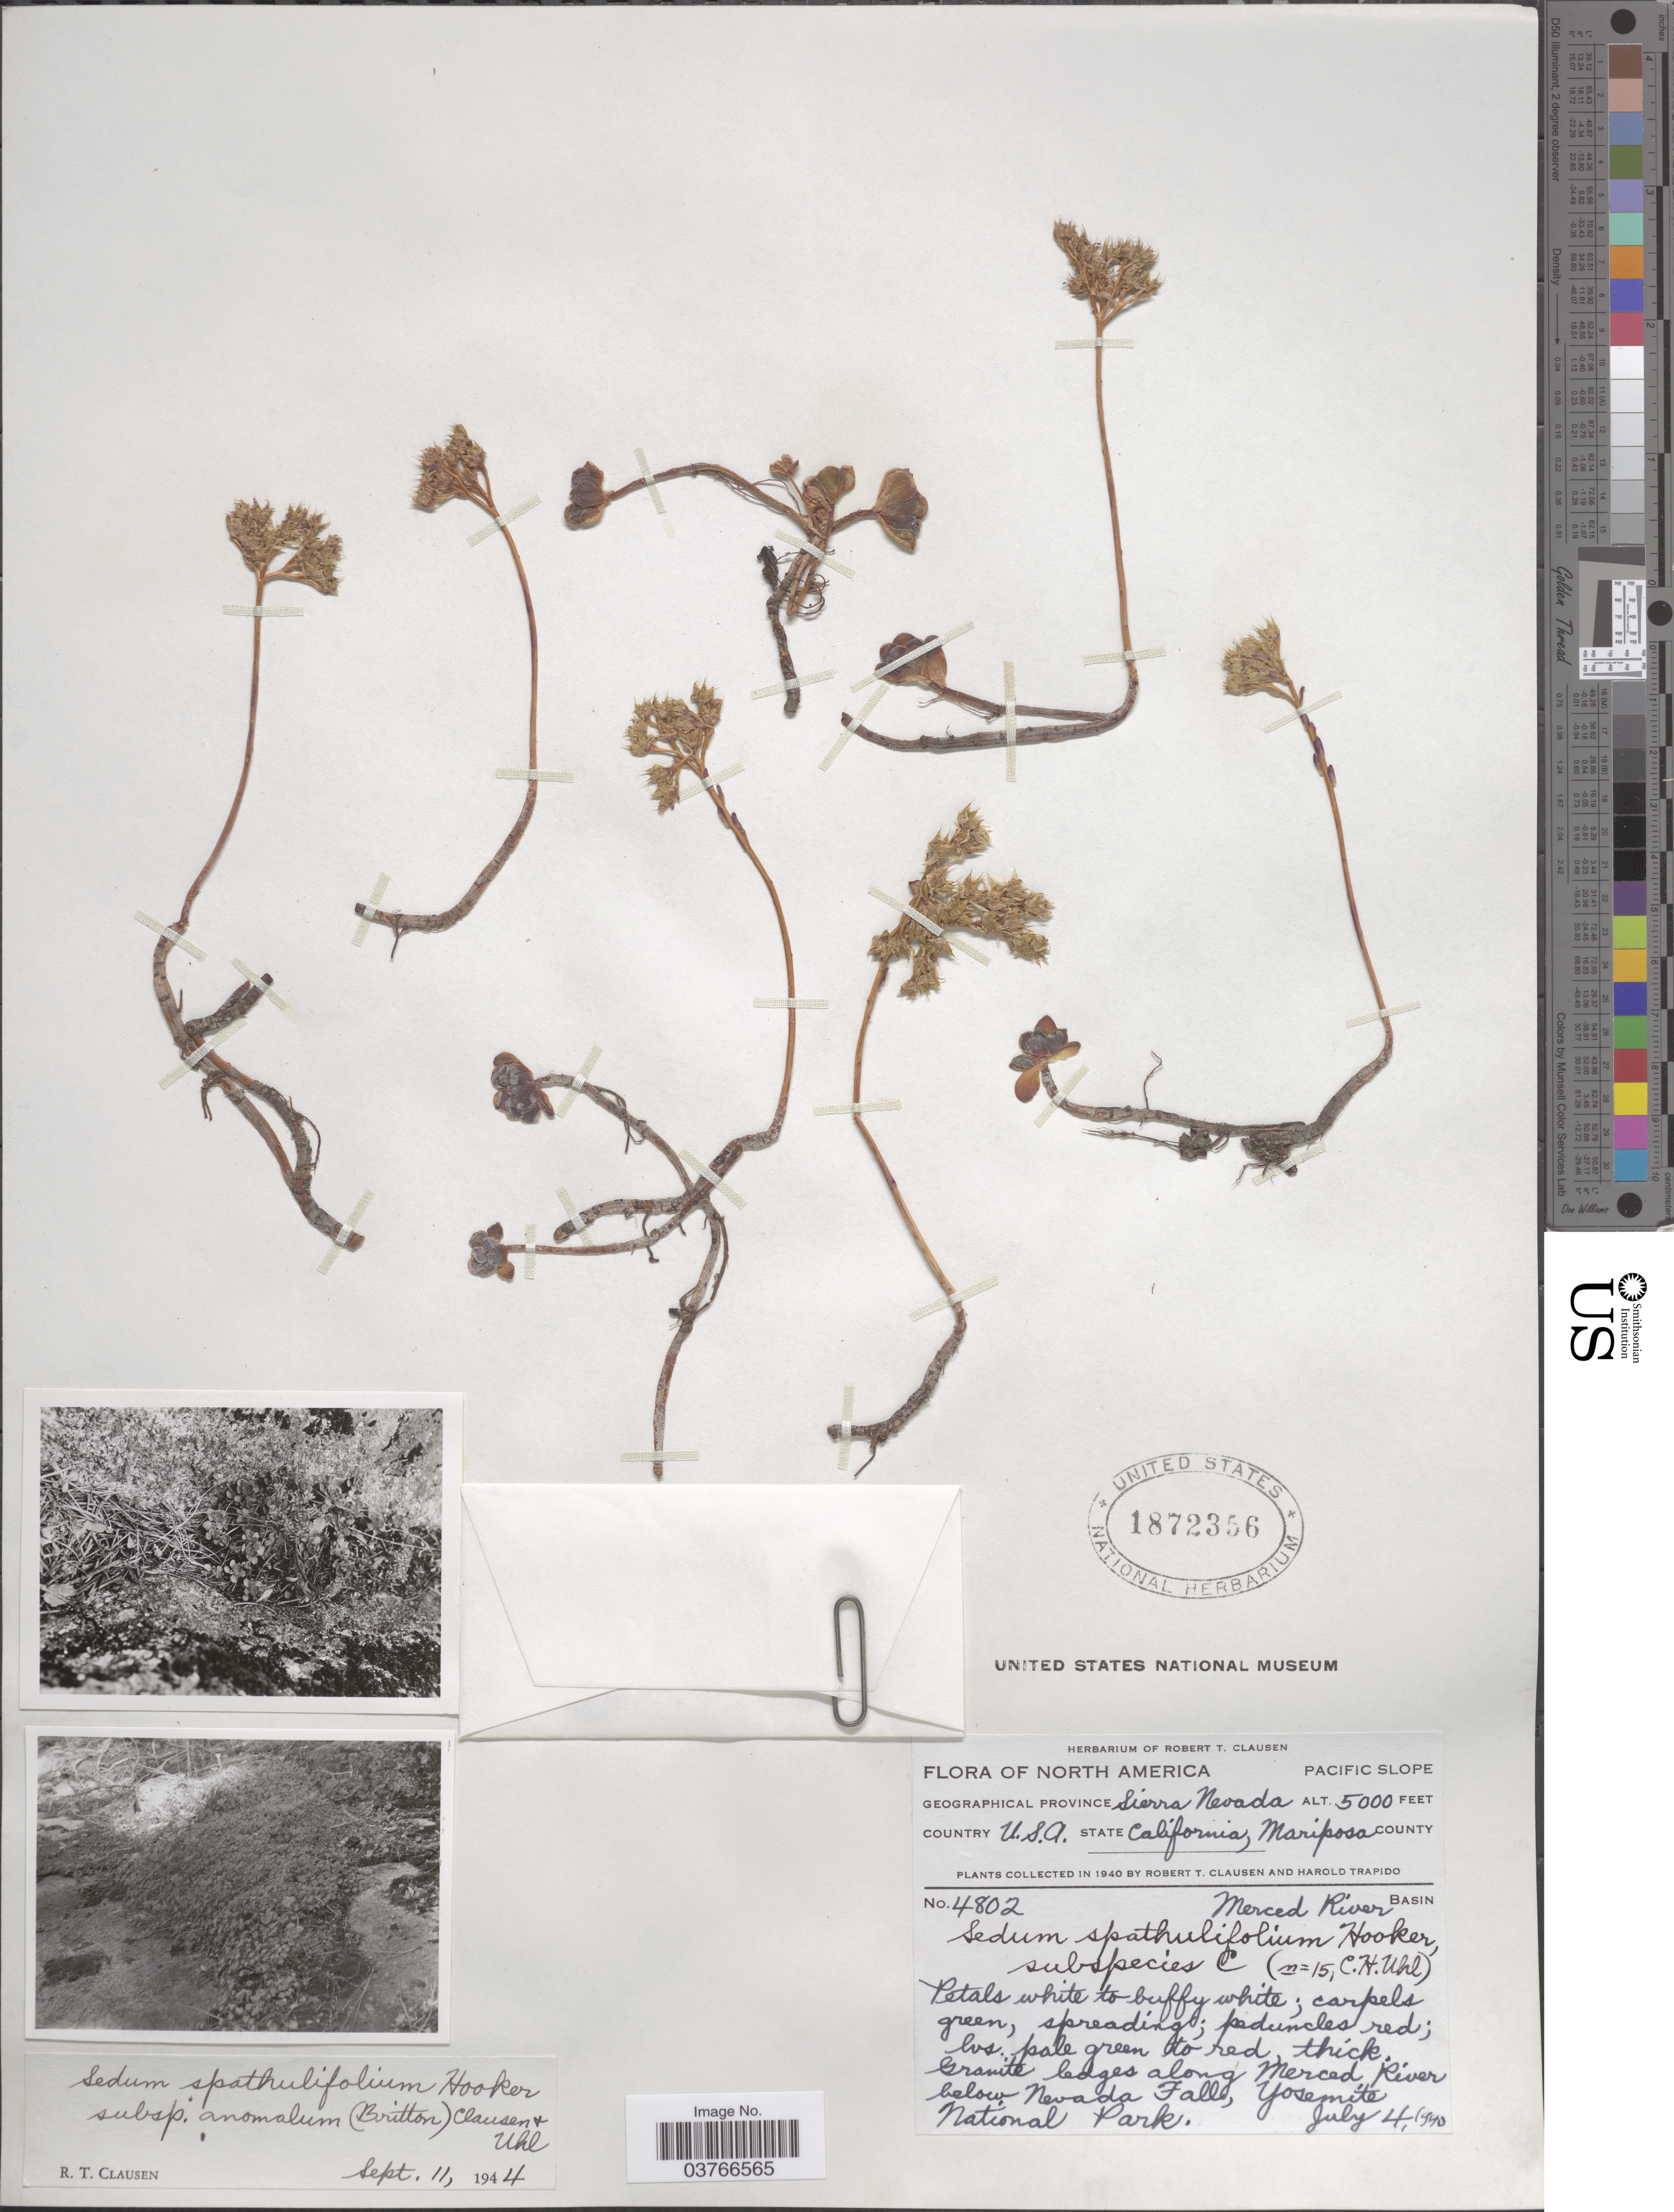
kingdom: Plantae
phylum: Tracheophyta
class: Magnoliopsida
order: Saxifragales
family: Crassulaceae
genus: Sedum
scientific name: Sedum spathulifolium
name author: Hook.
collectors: R. T. Clausen & H. Trapido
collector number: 4802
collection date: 1940-07-04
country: United States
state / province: California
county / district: Mariposa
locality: Pacific Slope. Province Sierra Nevada. Mariposa County. Merced River Basin. Granite ledges along Merced River below Nevada Falls, Yosemite National Park.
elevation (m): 1524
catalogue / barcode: US 1872356